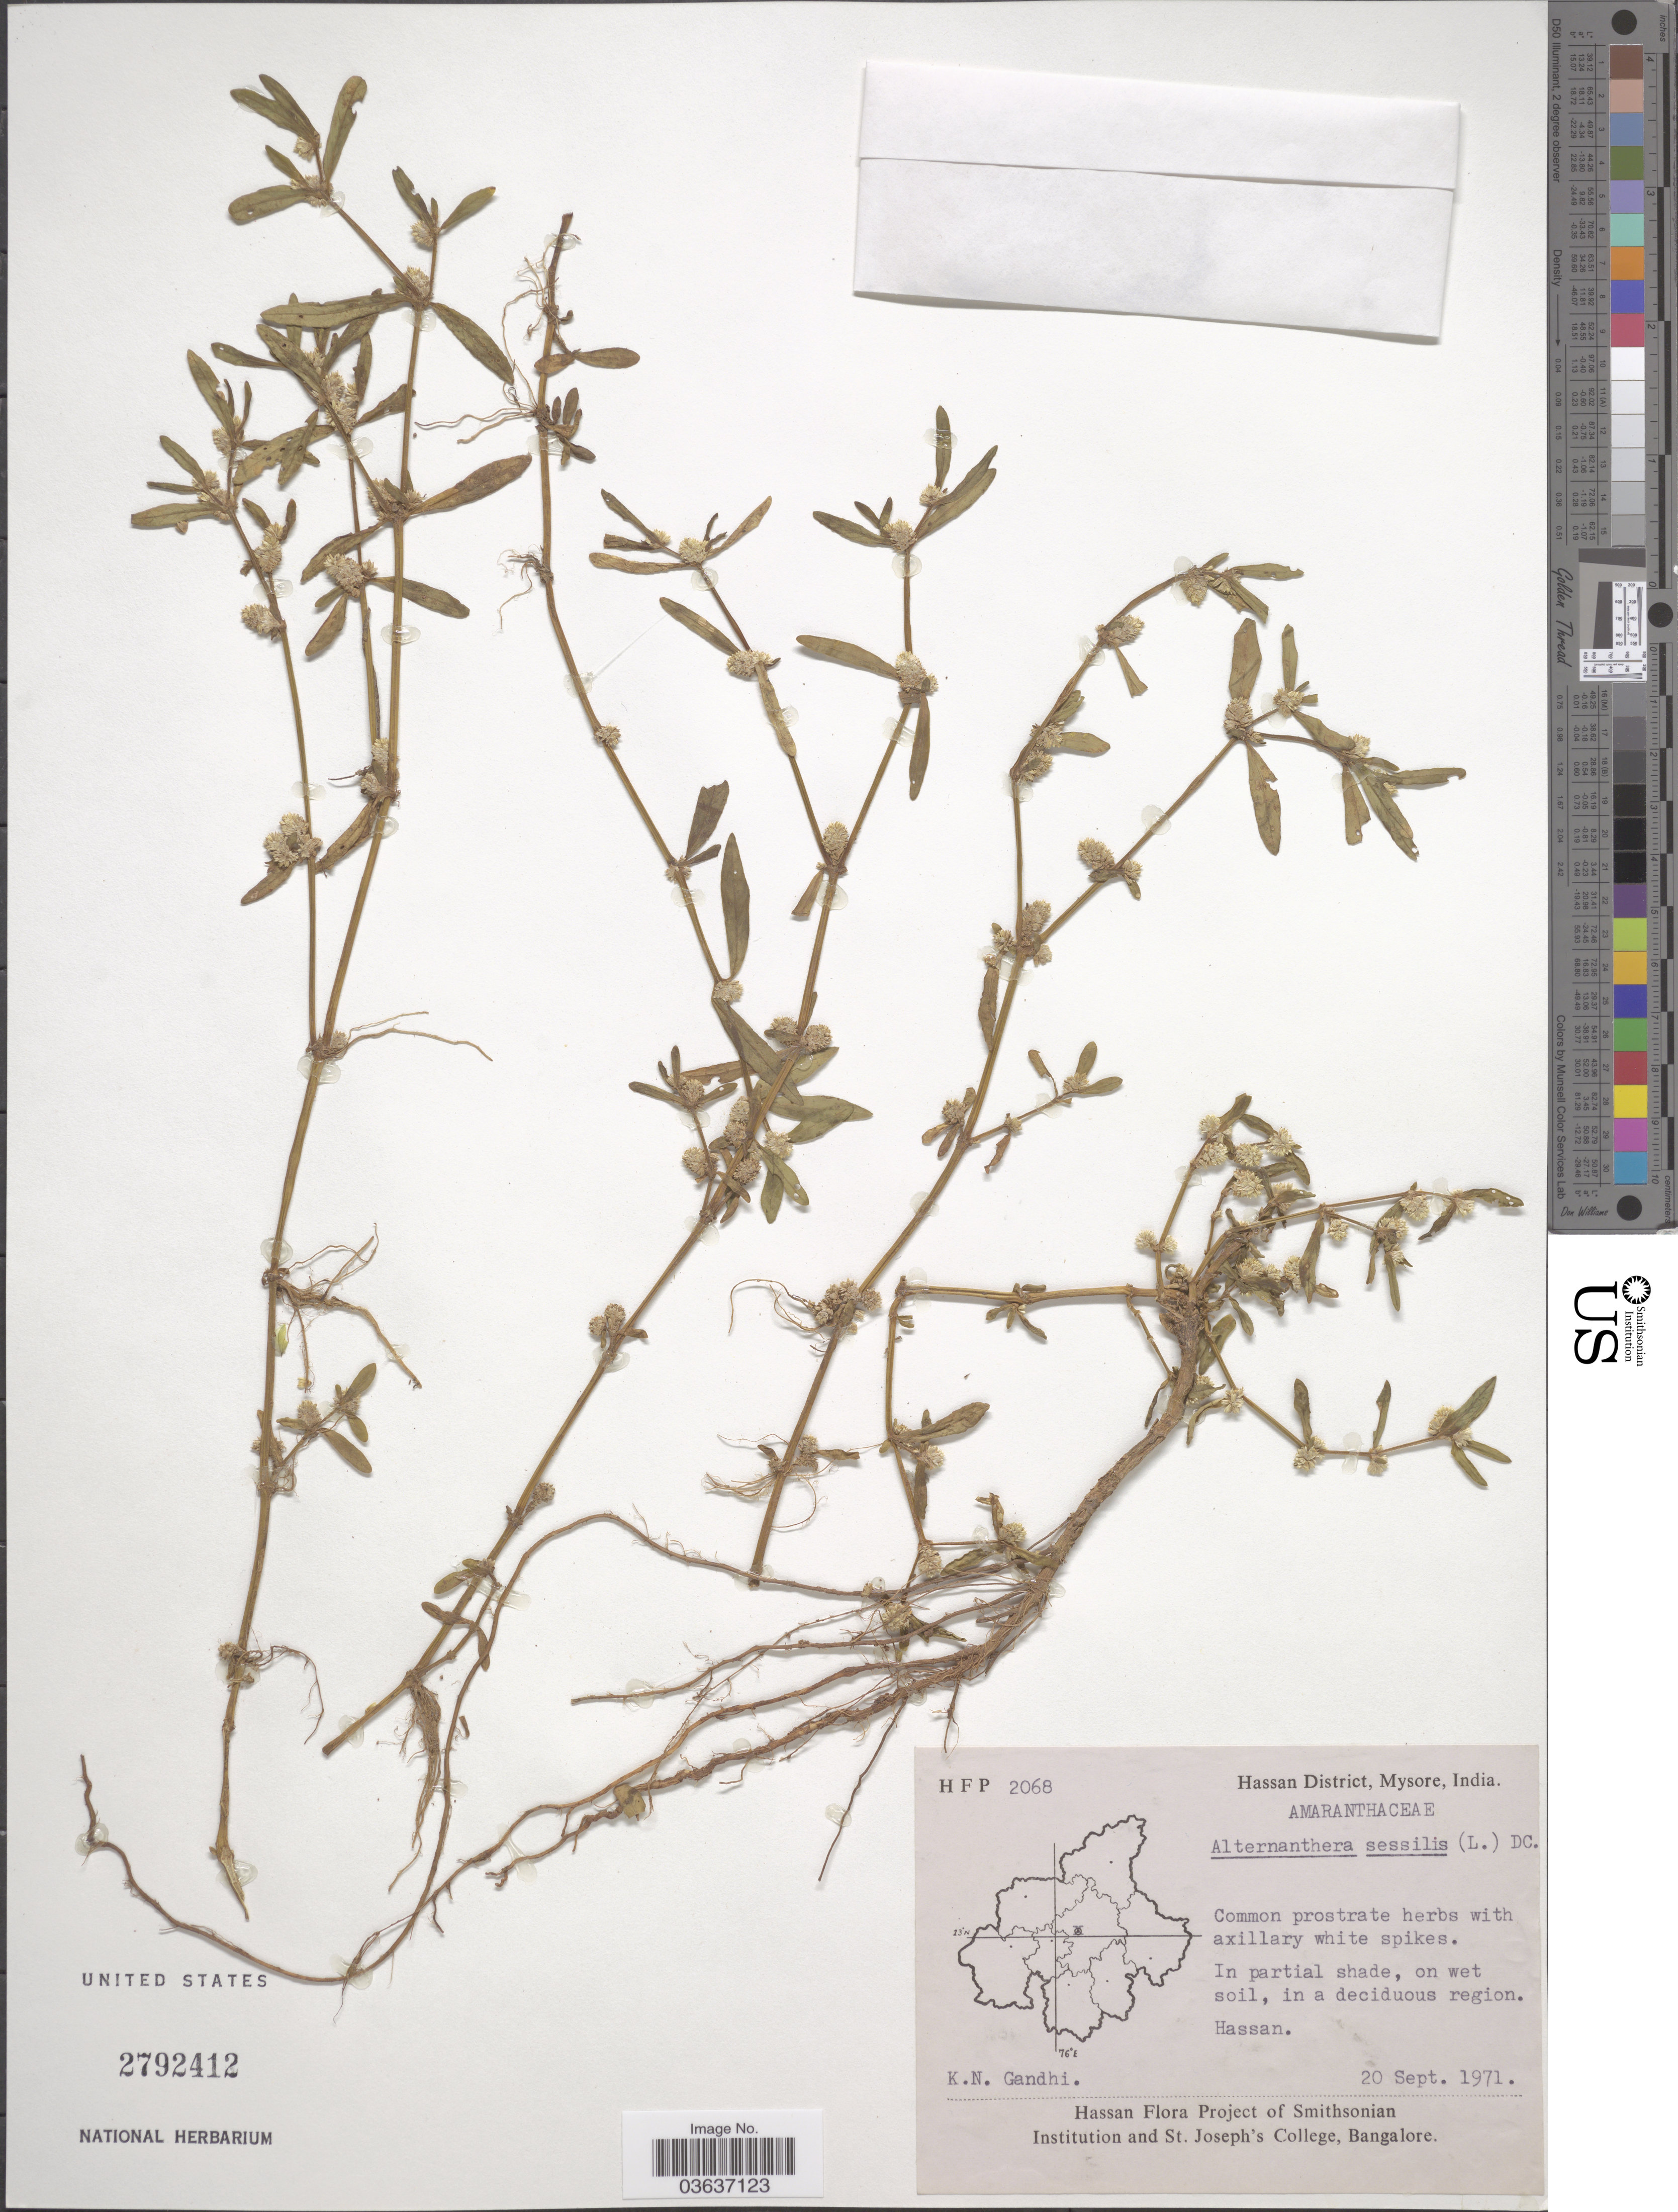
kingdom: Plantae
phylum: Tracheophyta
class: Magnoliopsida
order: Caryophyllales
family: Amaranthaceae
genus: Alternanthera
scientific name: Alternanthera sessilis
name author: (L.) DC.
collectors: K. N. Gandhi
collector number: HFP2068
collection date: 1971-09-20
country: India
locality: Hassan District, Mysore. Hassan.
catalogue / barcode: US 2792412